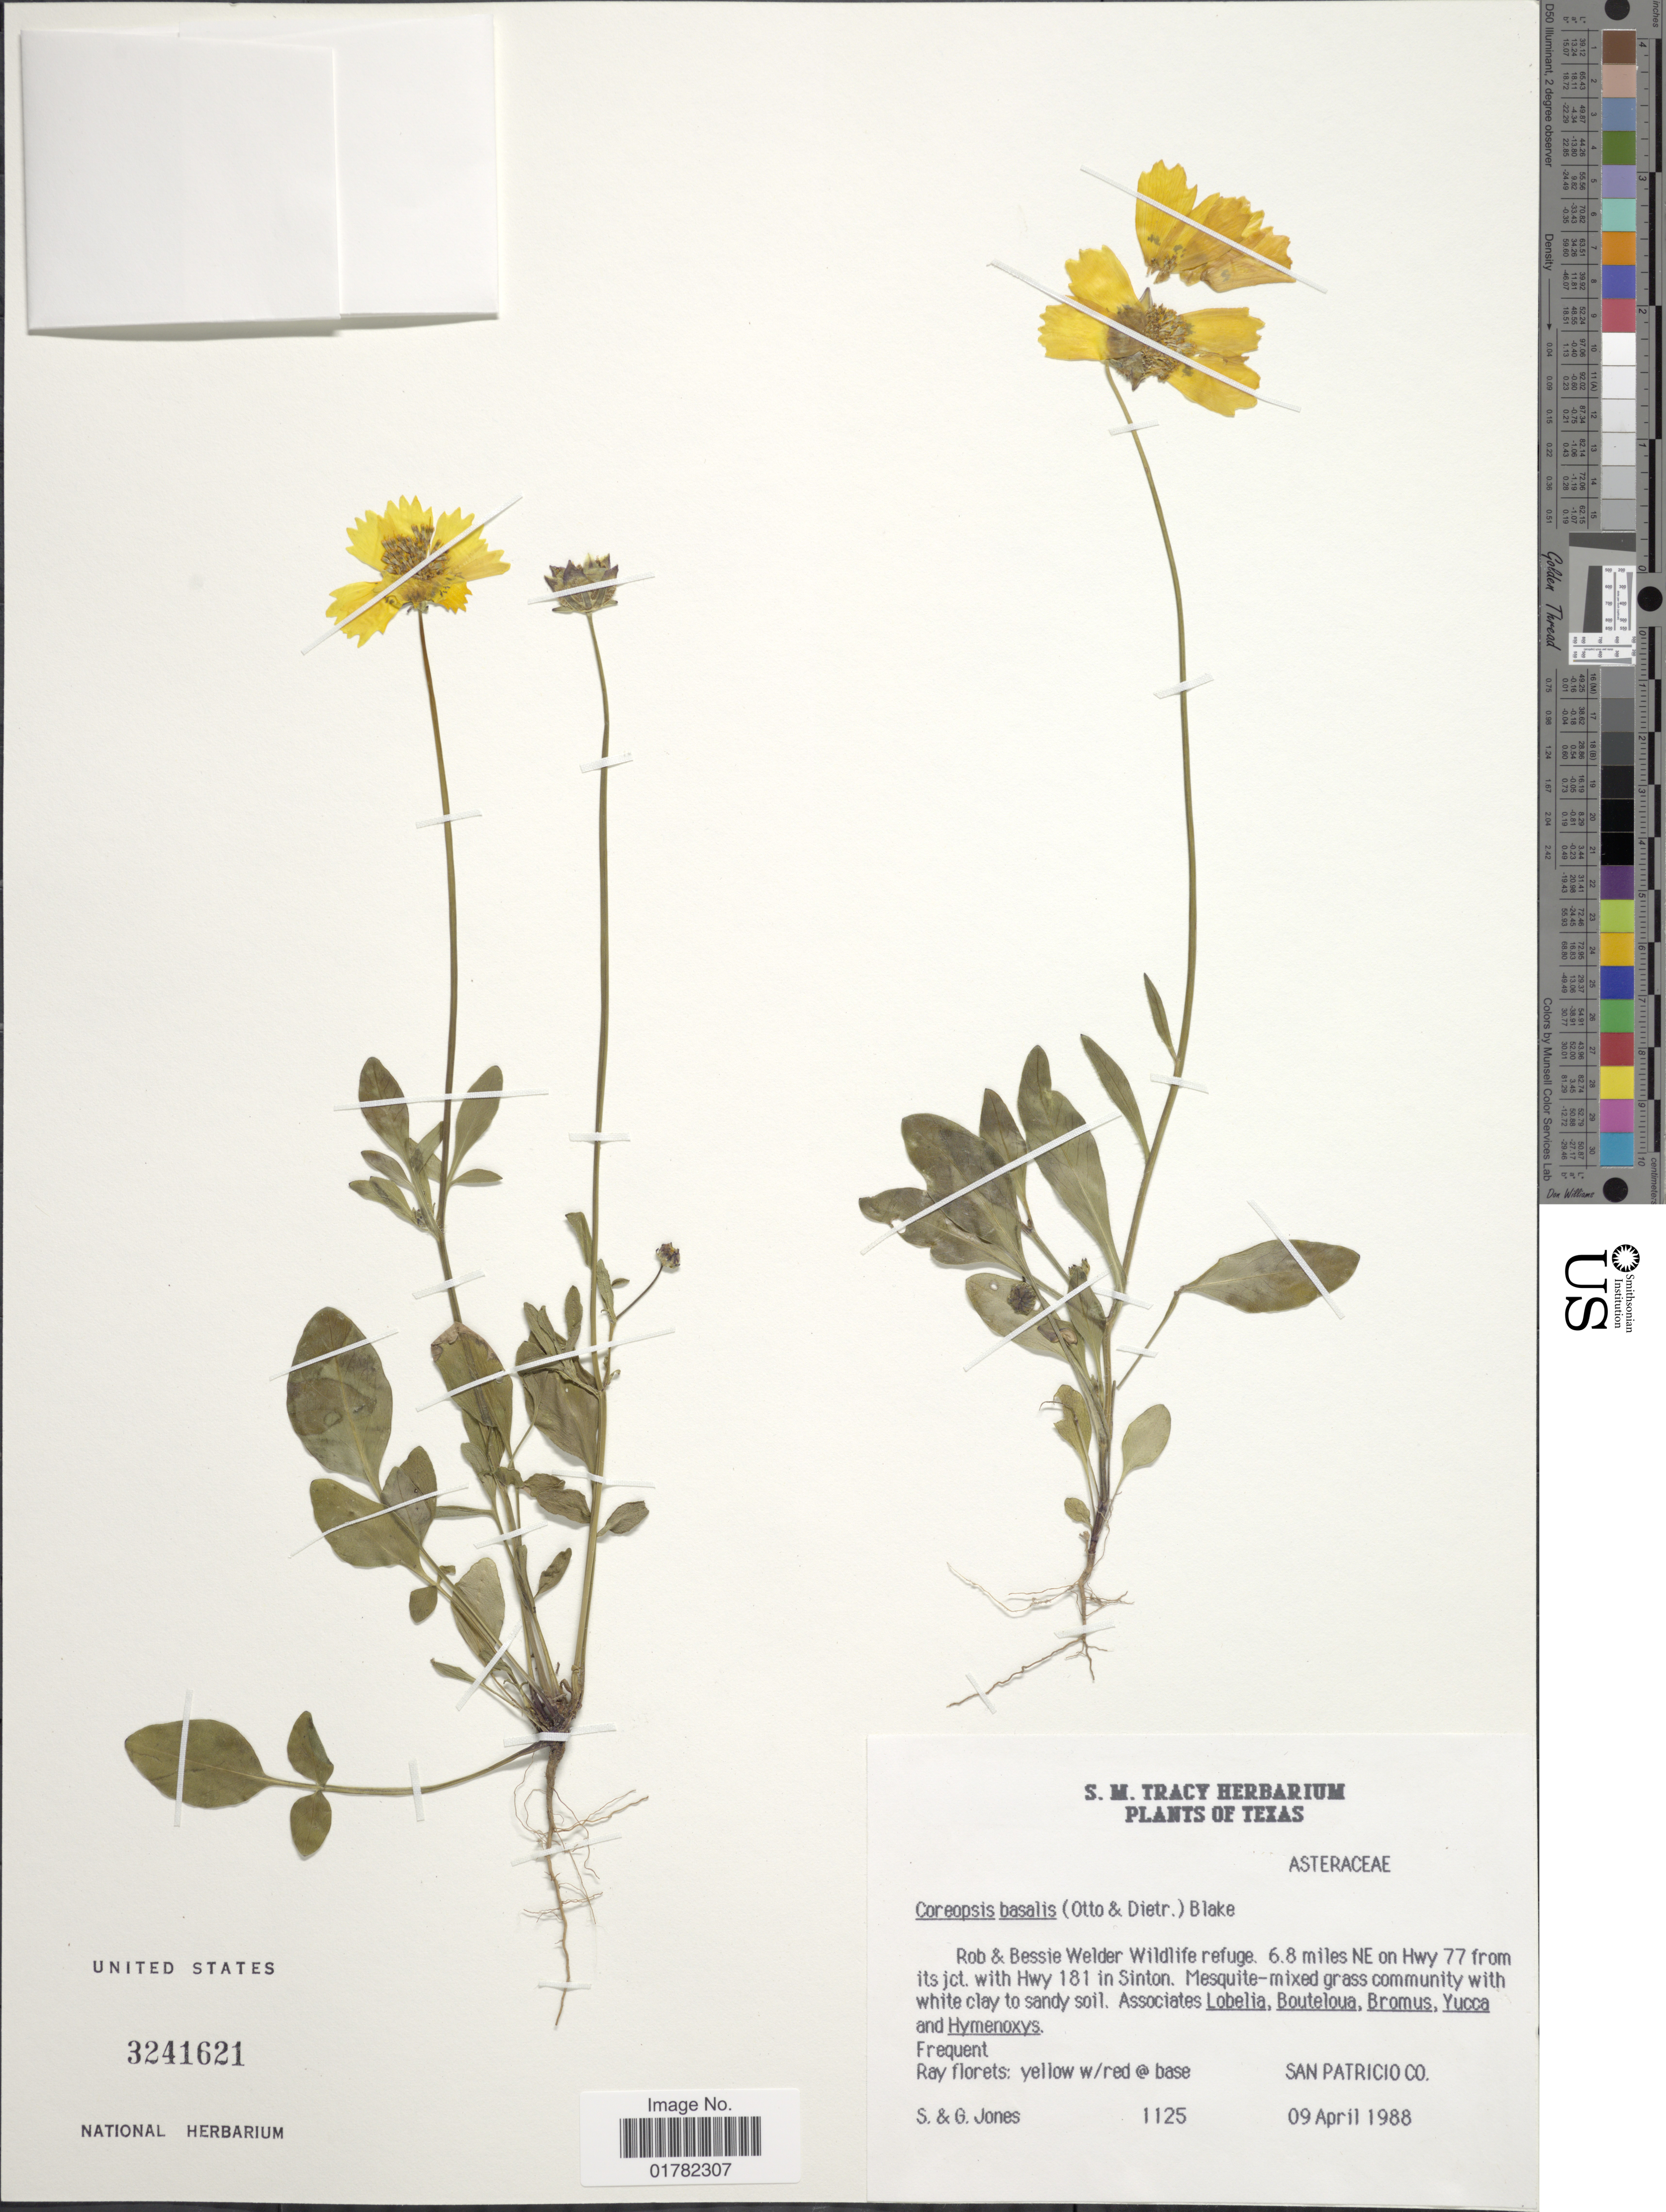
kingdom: Plantae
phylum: Tracheophyta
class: Magnoliopsida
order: Asterales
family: Asteraceae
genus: Coreopsis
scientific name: Coreopsis basalis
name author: S.F. Blake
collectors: S. Jones & G. Jones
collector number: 1125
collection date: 1988-04-09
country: United States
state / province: Texas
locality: Rob & Bessie Welder Wildlife refuge, 6.8 miles NE on Hwy 77 from its jct. with Hwy 181 in Sinton, San patricio Co.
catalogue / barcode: US 3241621